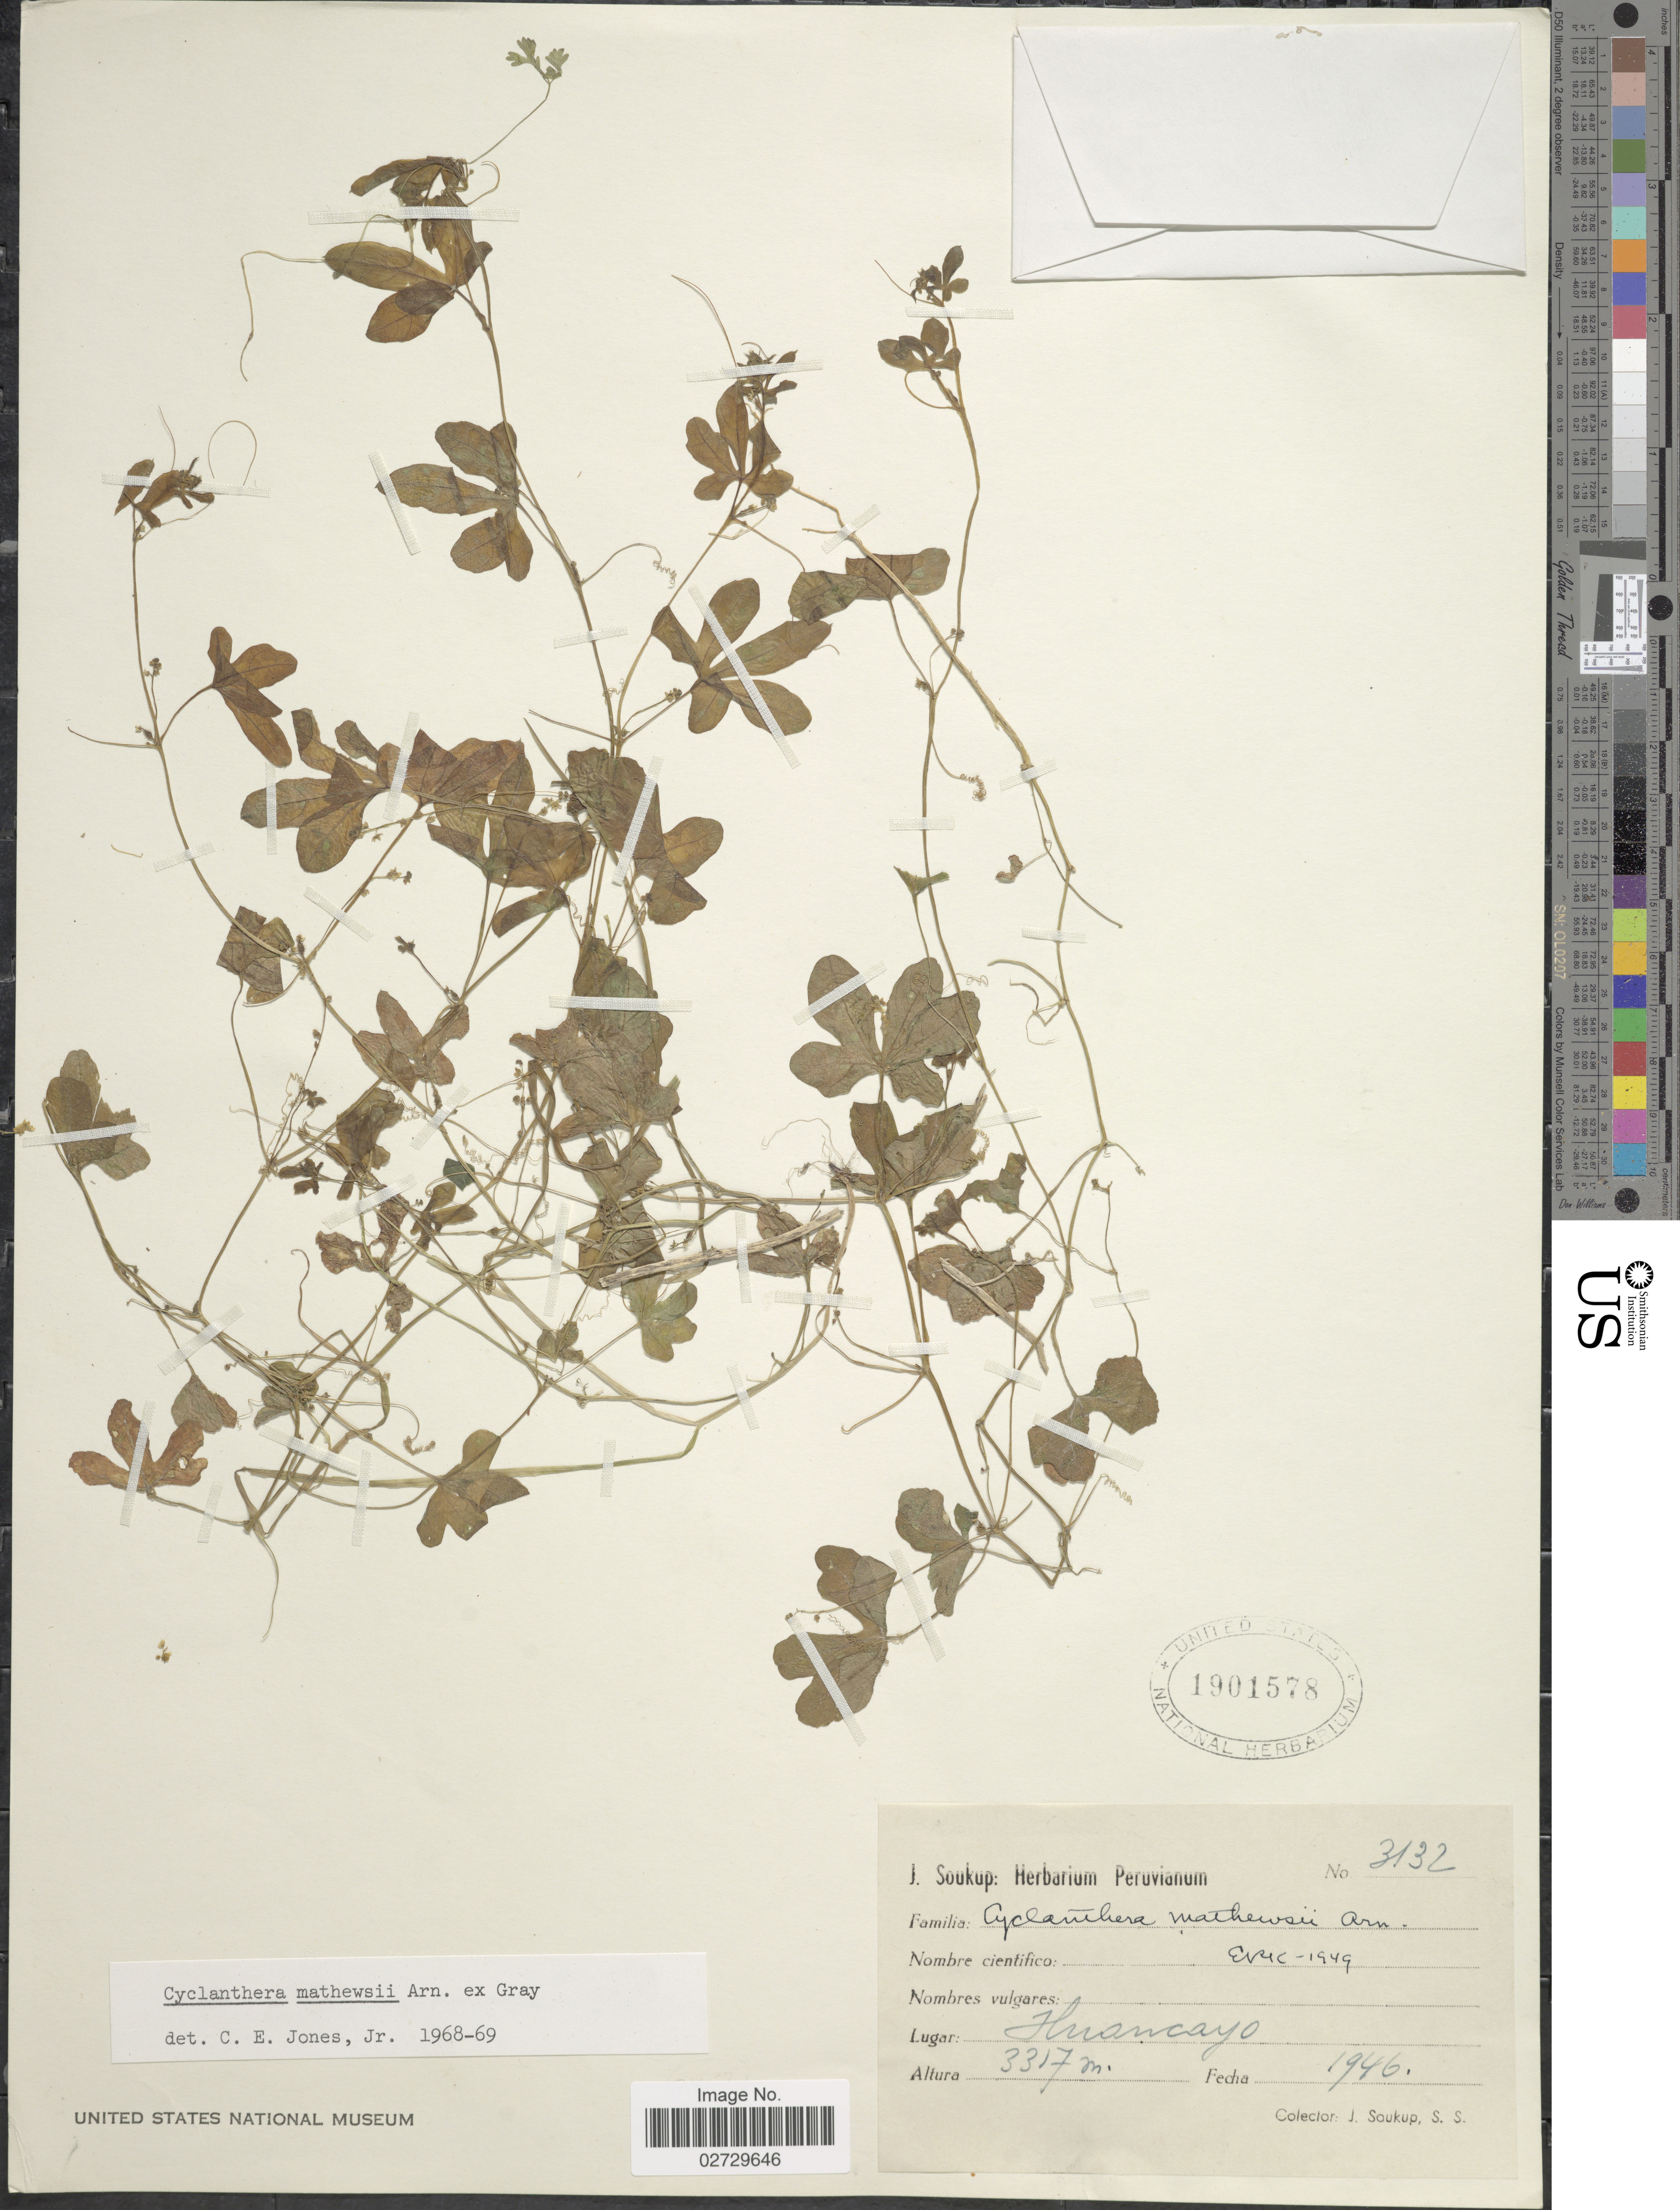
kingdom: Plantae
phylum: Tracheophyta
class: Magnoliopsida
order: Cucurbitales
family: Cucurbitaceae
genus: Cyclanthera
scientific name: Cyclanthera mathewsii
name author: Arn. ex A. Gray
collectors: J. J. Soukup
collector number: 3132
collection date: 1946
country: Peru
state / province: Junín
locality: Huancayo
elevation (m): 3317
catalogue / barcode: US 1901578